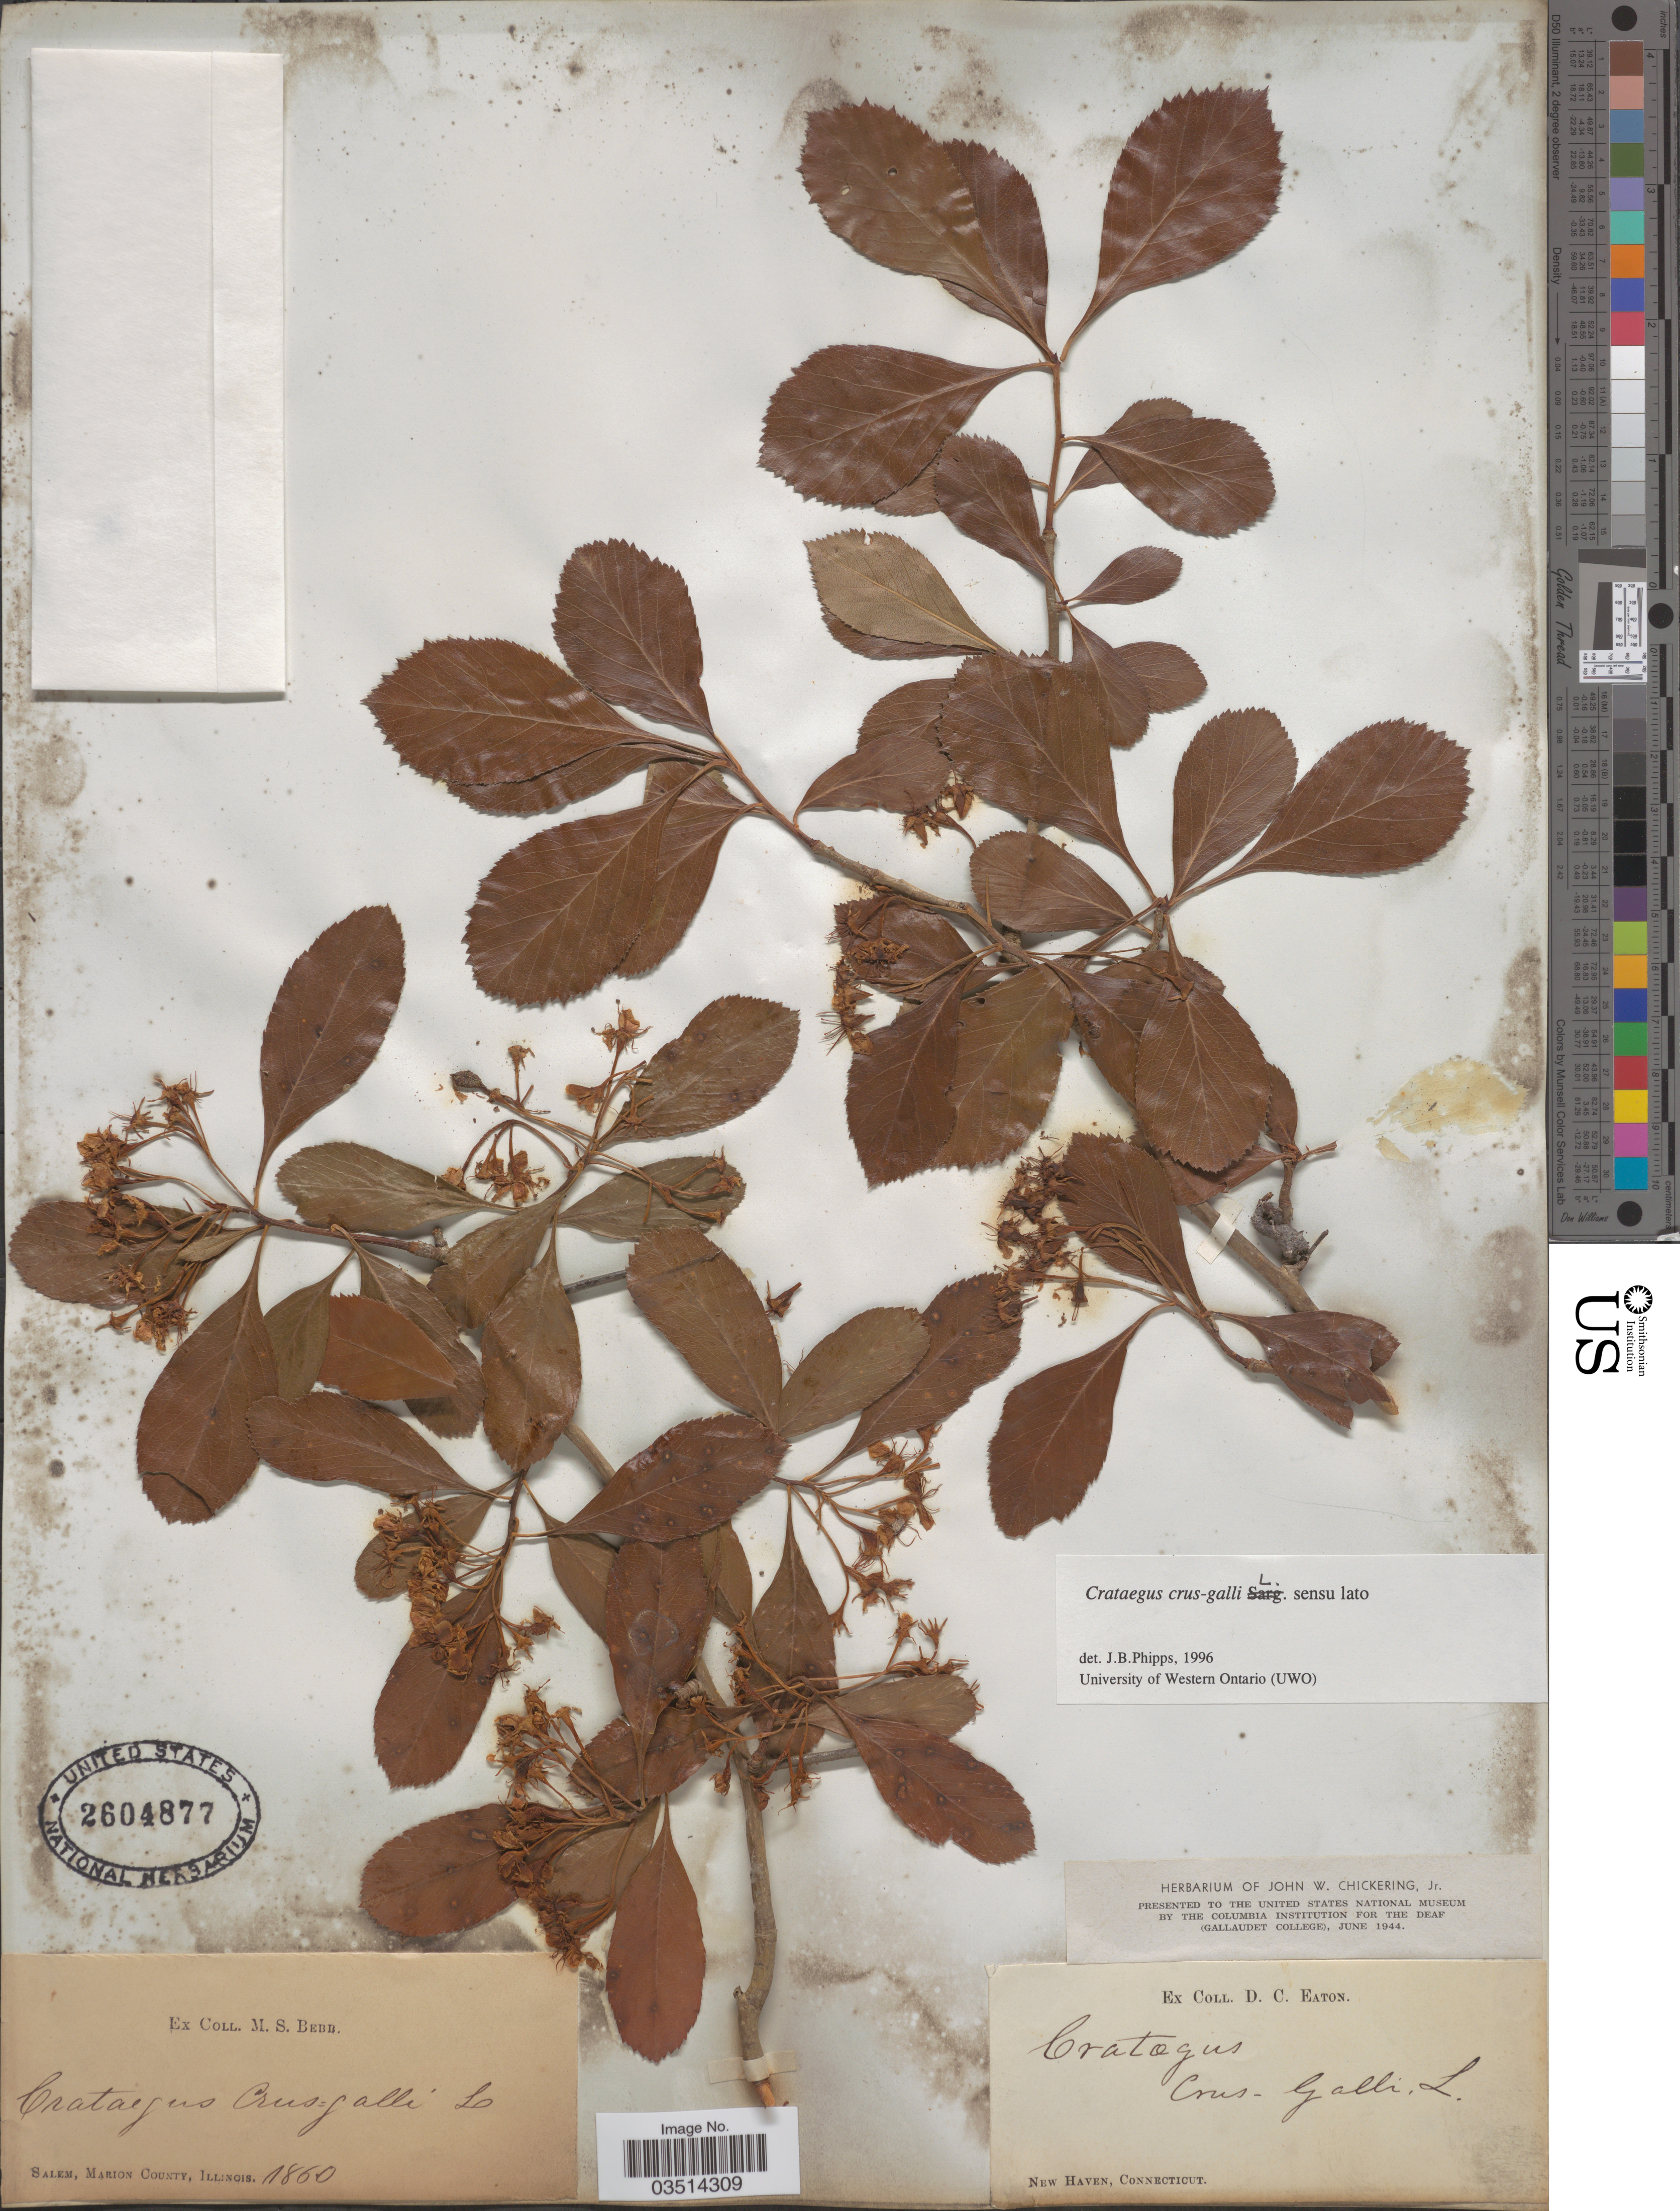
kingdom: Plantae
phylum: Tracheophyta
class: Magnoliopsida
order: Rosales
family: Rosaceae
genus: Crataegus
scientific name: Crataegus crus-galli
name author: L.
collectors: D. Eaton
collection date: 1860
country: United States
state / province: Connecticut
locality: New Haven.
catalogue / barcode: US 2604877-2